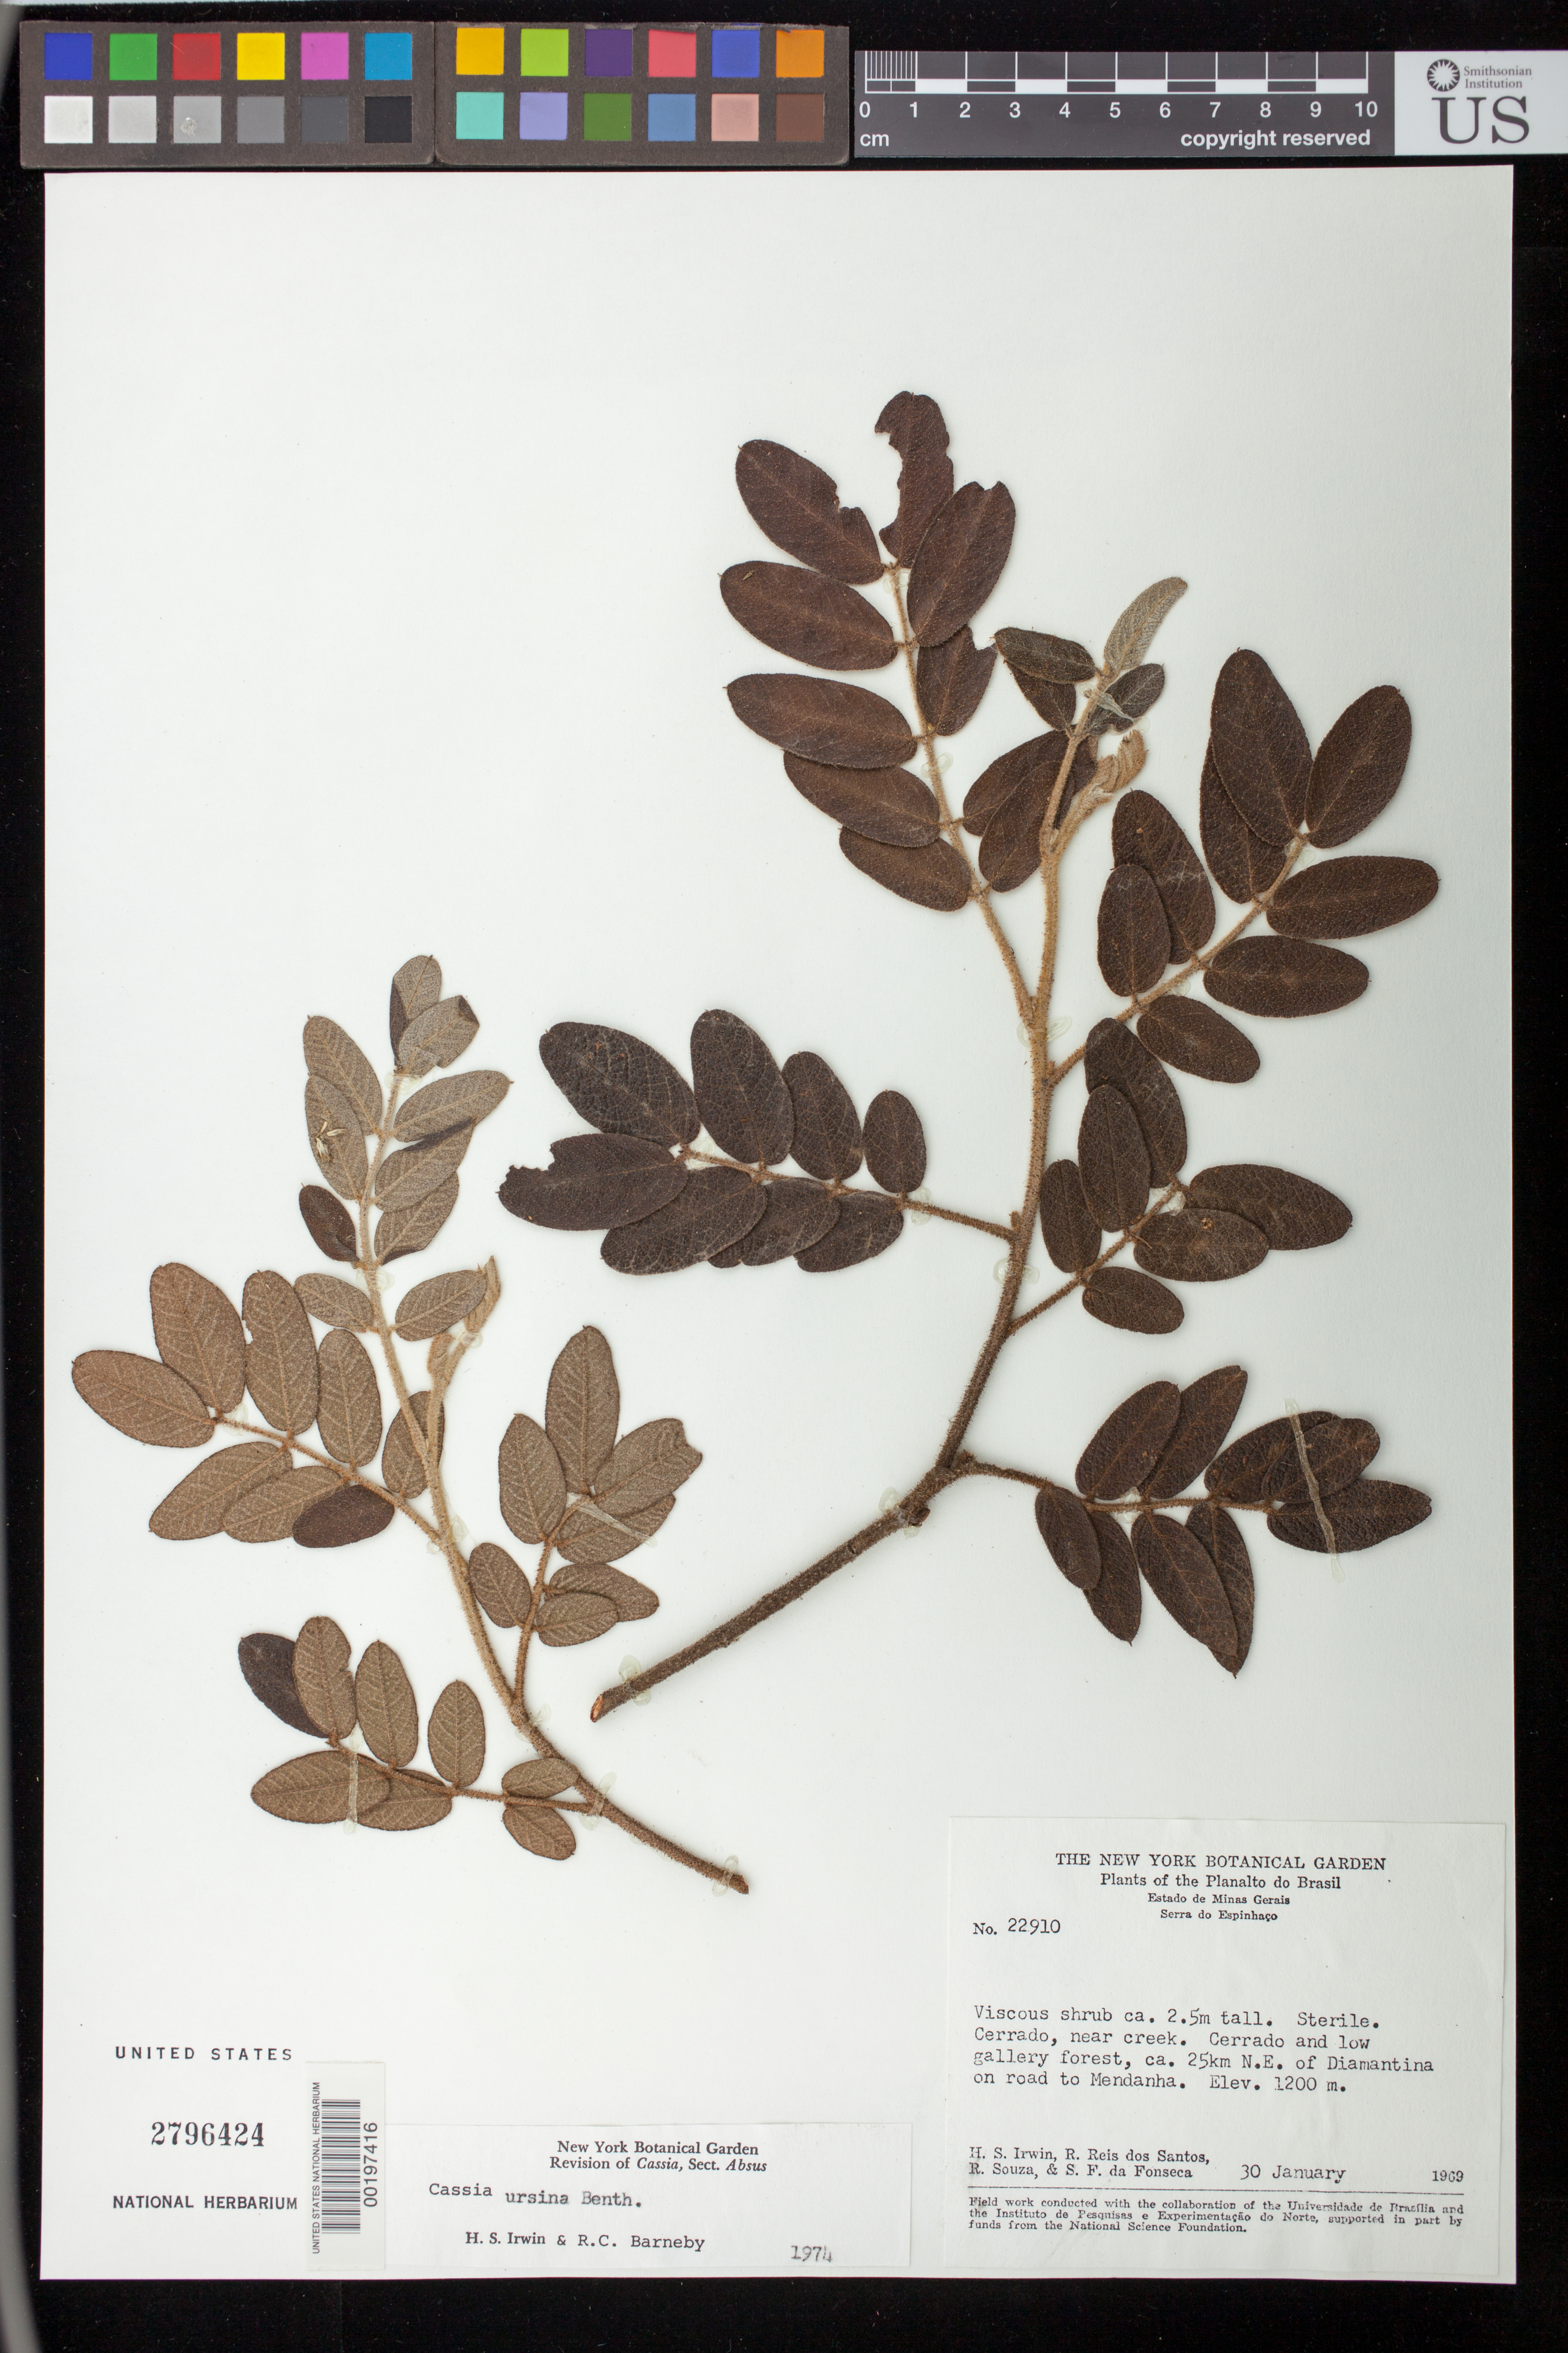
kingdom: Plantae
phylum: Tracheophyta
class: Magnoliopsida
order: Fabales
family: Fabaceae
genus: Chamaecrista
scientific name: Chamaecrista ursina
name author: (Mart. ex Benth.) H.S. Irwin & Barneby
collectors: H. Irwin, R. G. P. Santos, R. Souza & S. F. Fonsêca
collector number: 22910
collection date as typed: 30 Jan 1969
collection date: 1969-01-30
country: Brazil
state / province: Minas Gerais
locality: Serra do Espinhaco; Ca 25 km N.E. of Diamantina on road to Mendanha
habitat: Cerrado, near creek. Cerrado and low gallery forest.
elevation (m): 1200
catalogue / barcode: US 2796424